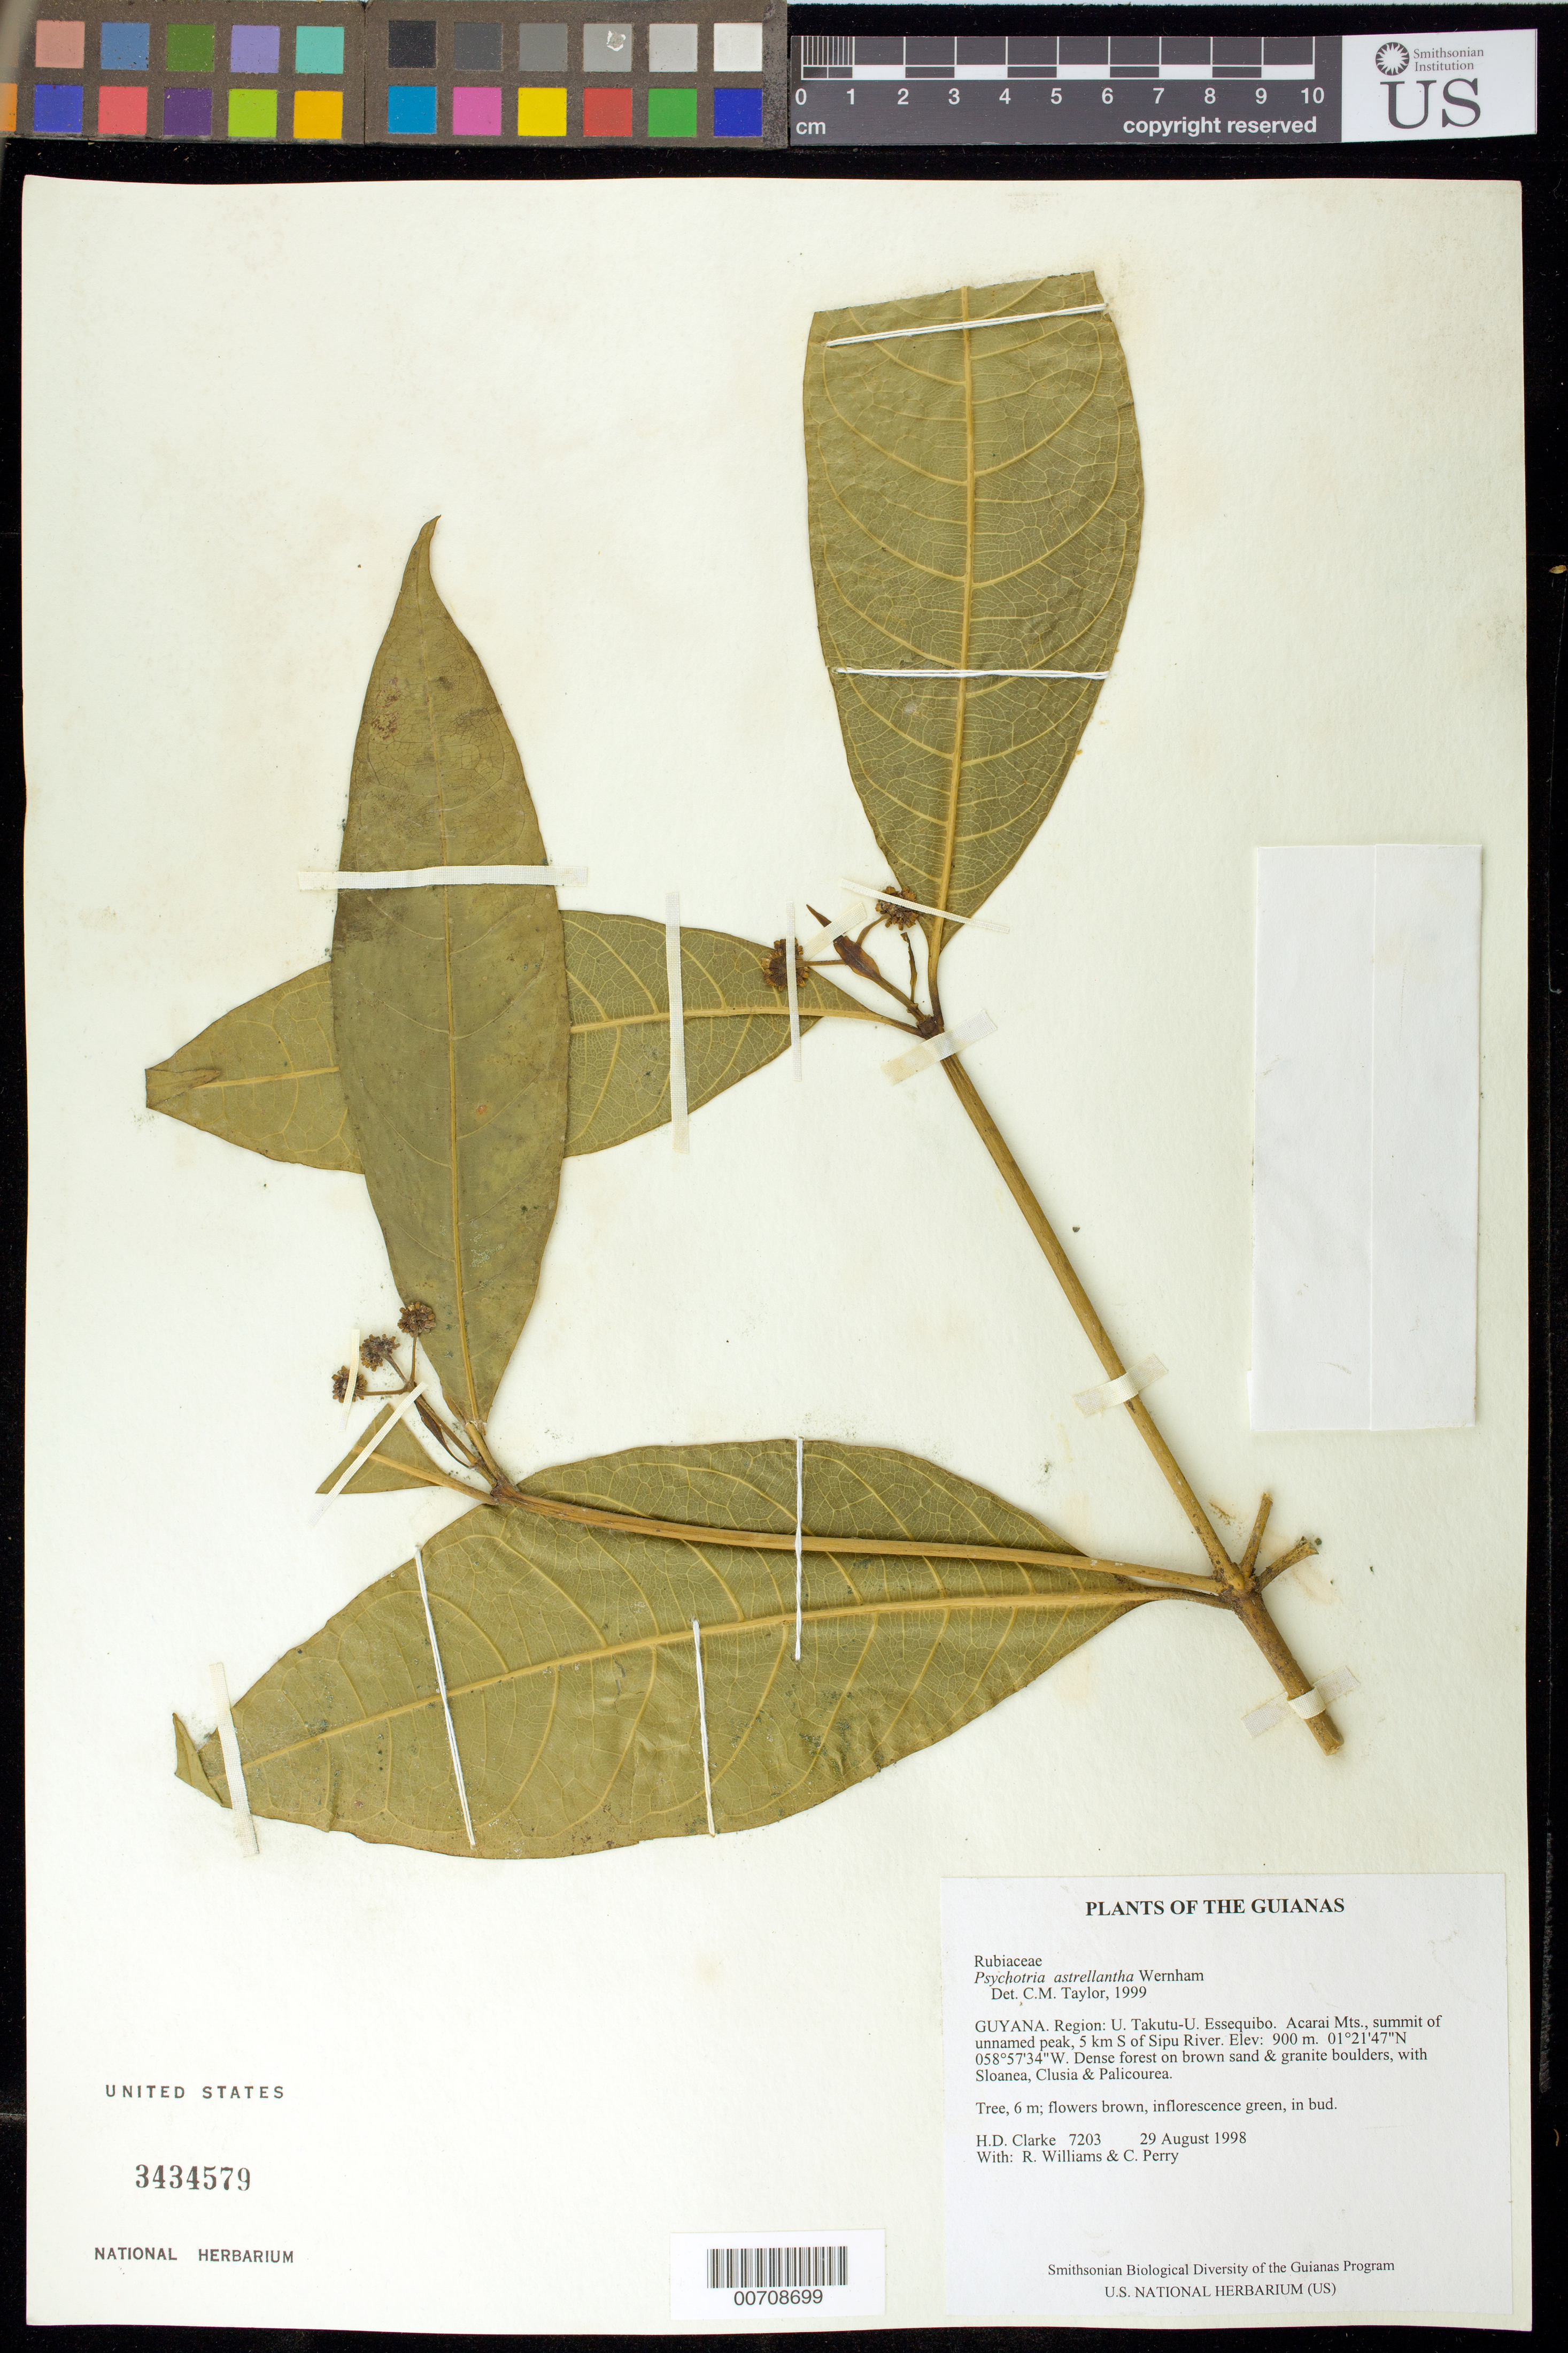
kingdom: Plantae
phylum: Tracheophyta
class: Magnoliopsida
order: Gentianales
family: Rubiaceae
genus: Psychotria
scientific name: Psychotria astrellantha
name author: Wernham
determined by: Taylor, Charlotte M.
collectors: H. D. Clarke, R. Williams & C. Perry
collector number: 7203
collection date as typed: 29 August 1998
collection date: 1998-08-29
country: Guyana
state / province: U. Takutu-U. Essequibo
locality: Acarai Mts., summit of unnamed peak, 5 km S of Sipu River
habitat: Dense forest on brown sand & granite boulders, with Sloanea, Clusia & Palicourea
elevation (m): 900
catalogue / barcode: US 3434579